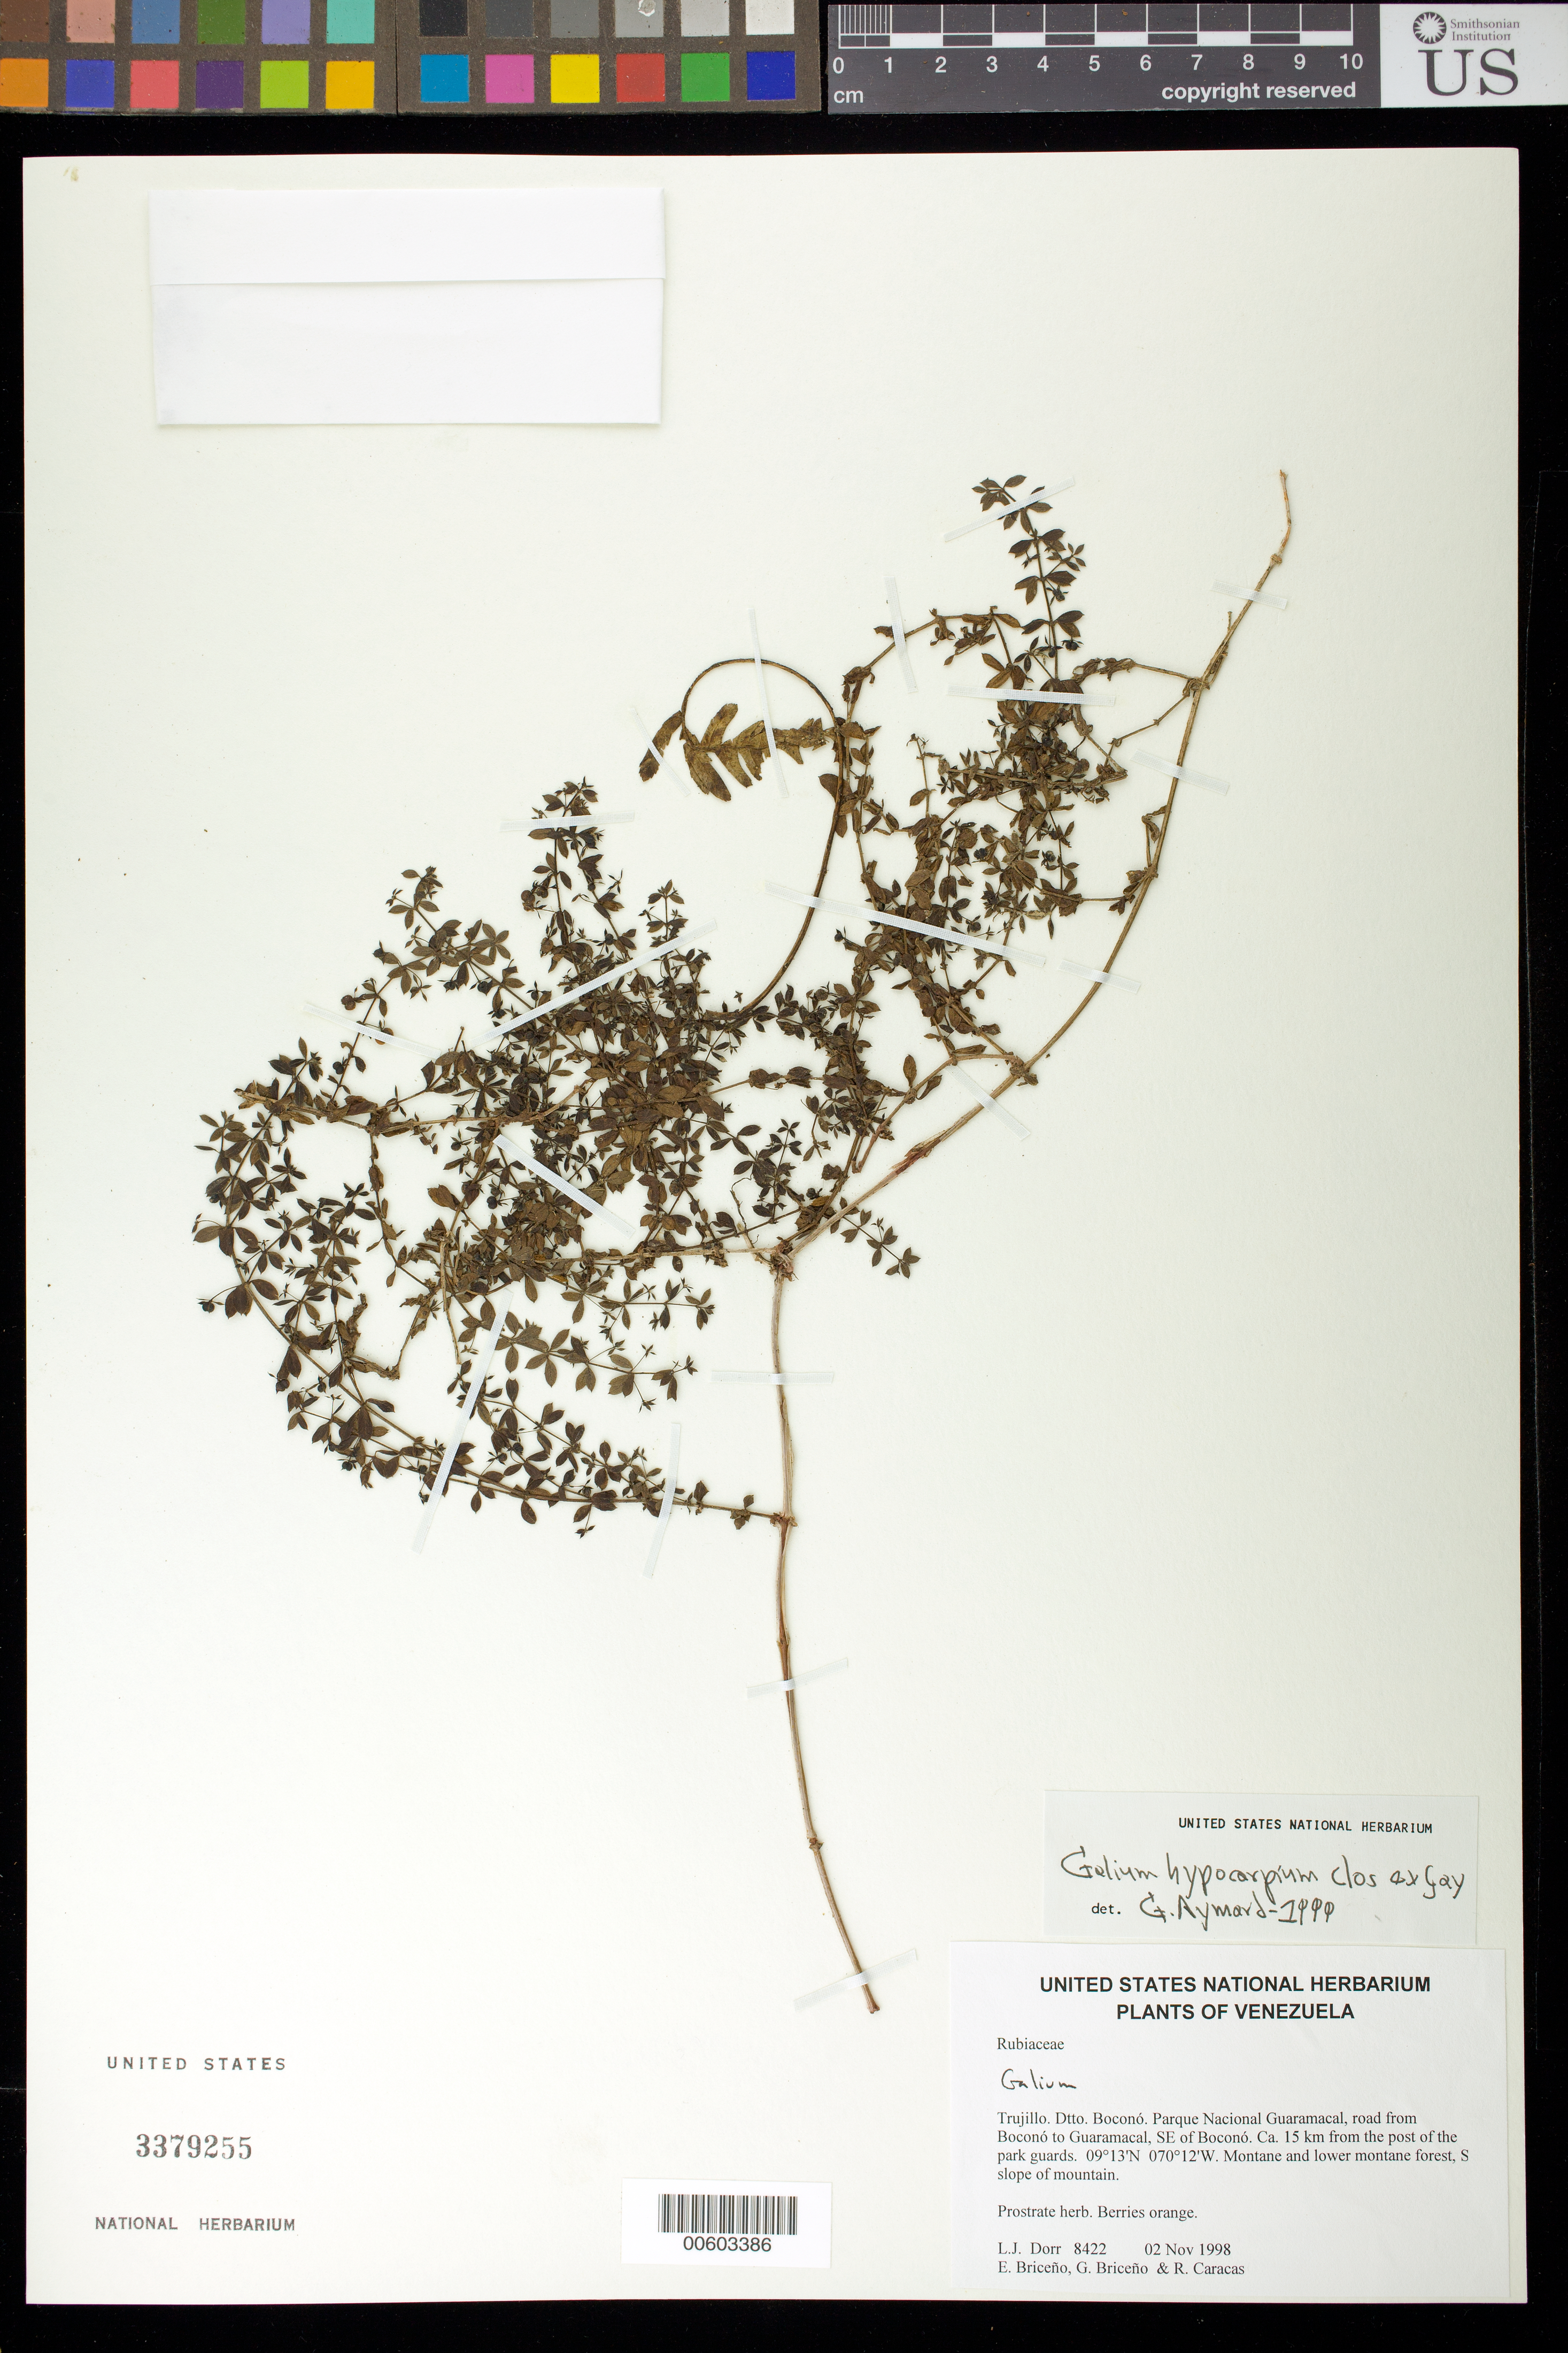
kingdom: Plantae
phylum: Tracheophyta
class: Magnoliopsida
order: Gentianales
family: Rubiaceae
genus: Galium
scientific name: Galium hypocarpium subsp. hypocarpium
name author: (L.) Endl. ex Griseb.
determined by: Aymard C., G. A., (PORT), Univ. Nac. Exp. de los Llanos Ezequiel Zamora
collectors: L. J. Dorr, E. Briceño, G. Briceño & R. Caracas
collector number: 8422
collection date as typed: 02 Nov 1998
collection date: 1998-11-02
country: Venezuela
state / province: Trujillo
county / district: Boconó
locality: Parque Nacional Guaramacal, road from Boconó to Guaramacal, SE of Boconó, ca. 15 km from the post of the park guards.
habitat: Montane and lower montane forest, S slope of mountain.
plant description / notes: PORT, US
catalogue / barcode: US 3379255